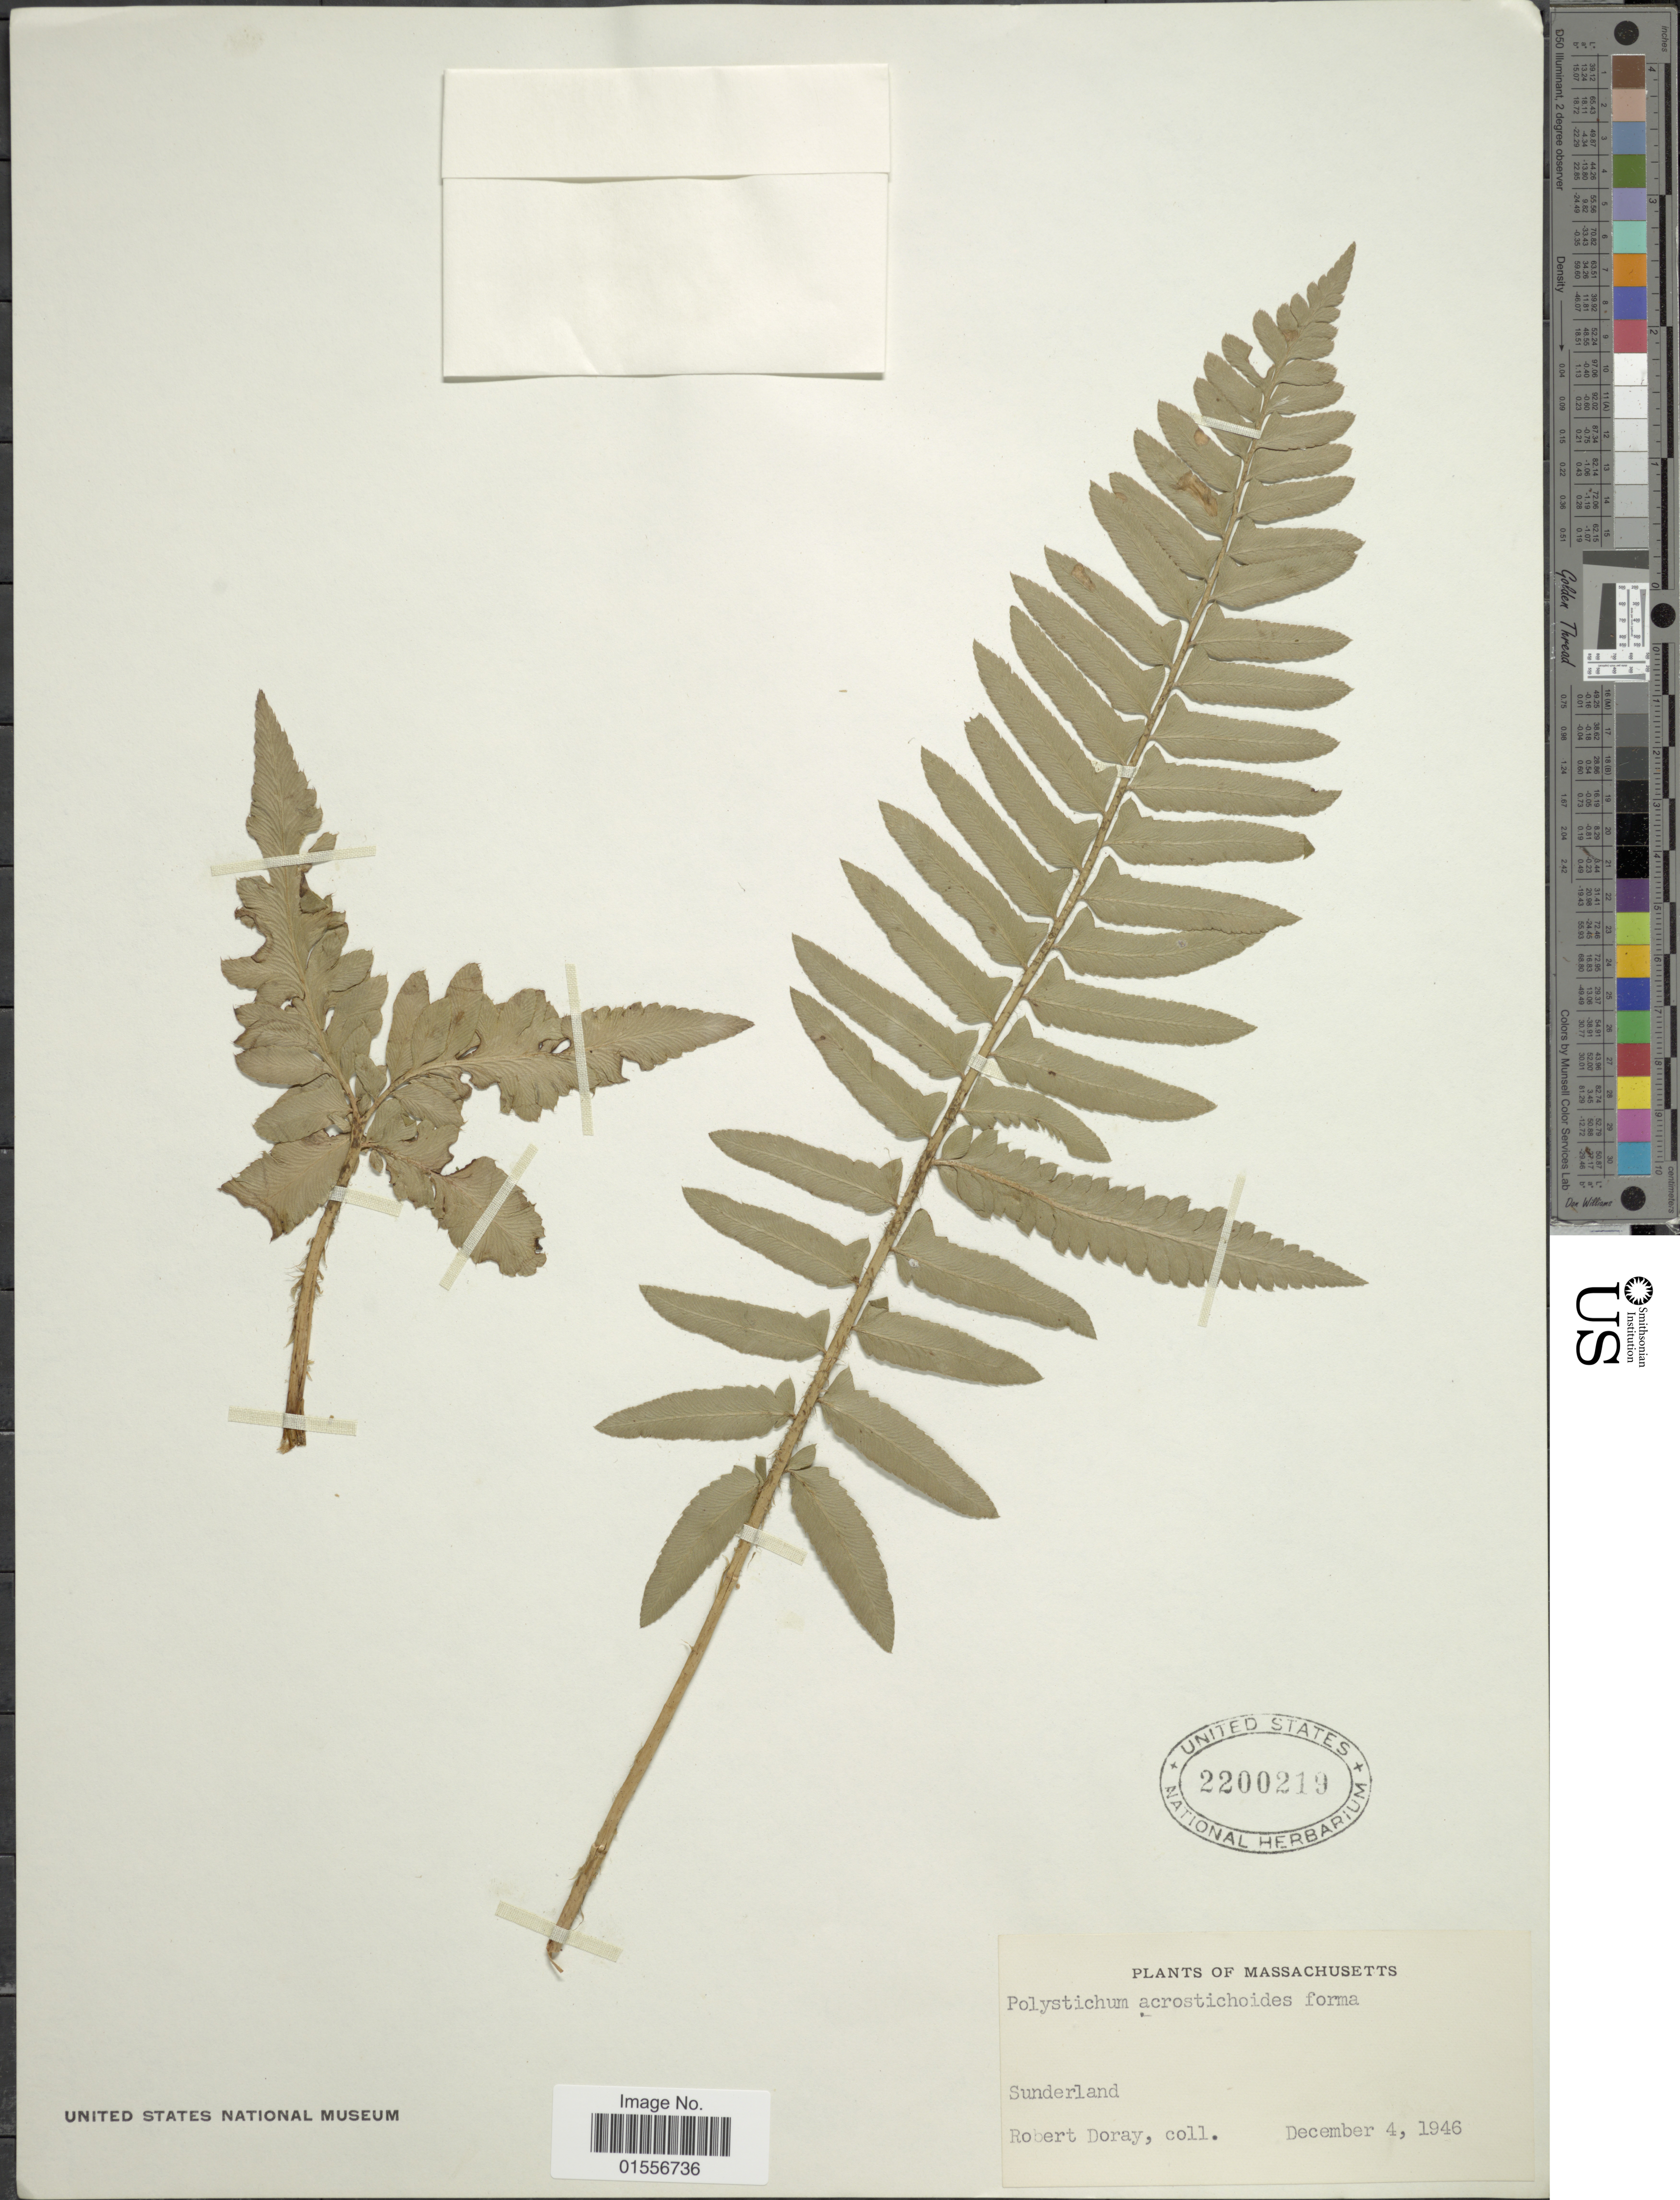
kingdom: Plantae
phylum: Tracheophyta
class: Polypodiopsida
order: Polypodiales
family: Dryopteridaceae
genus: Polystichum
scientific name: Polystichum acrostichoides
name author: (Michx.) Schott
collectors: R. Doray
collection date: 1946-12-04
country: United States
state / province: Massachusetts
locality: Sunderland.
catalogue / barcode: US 2200219